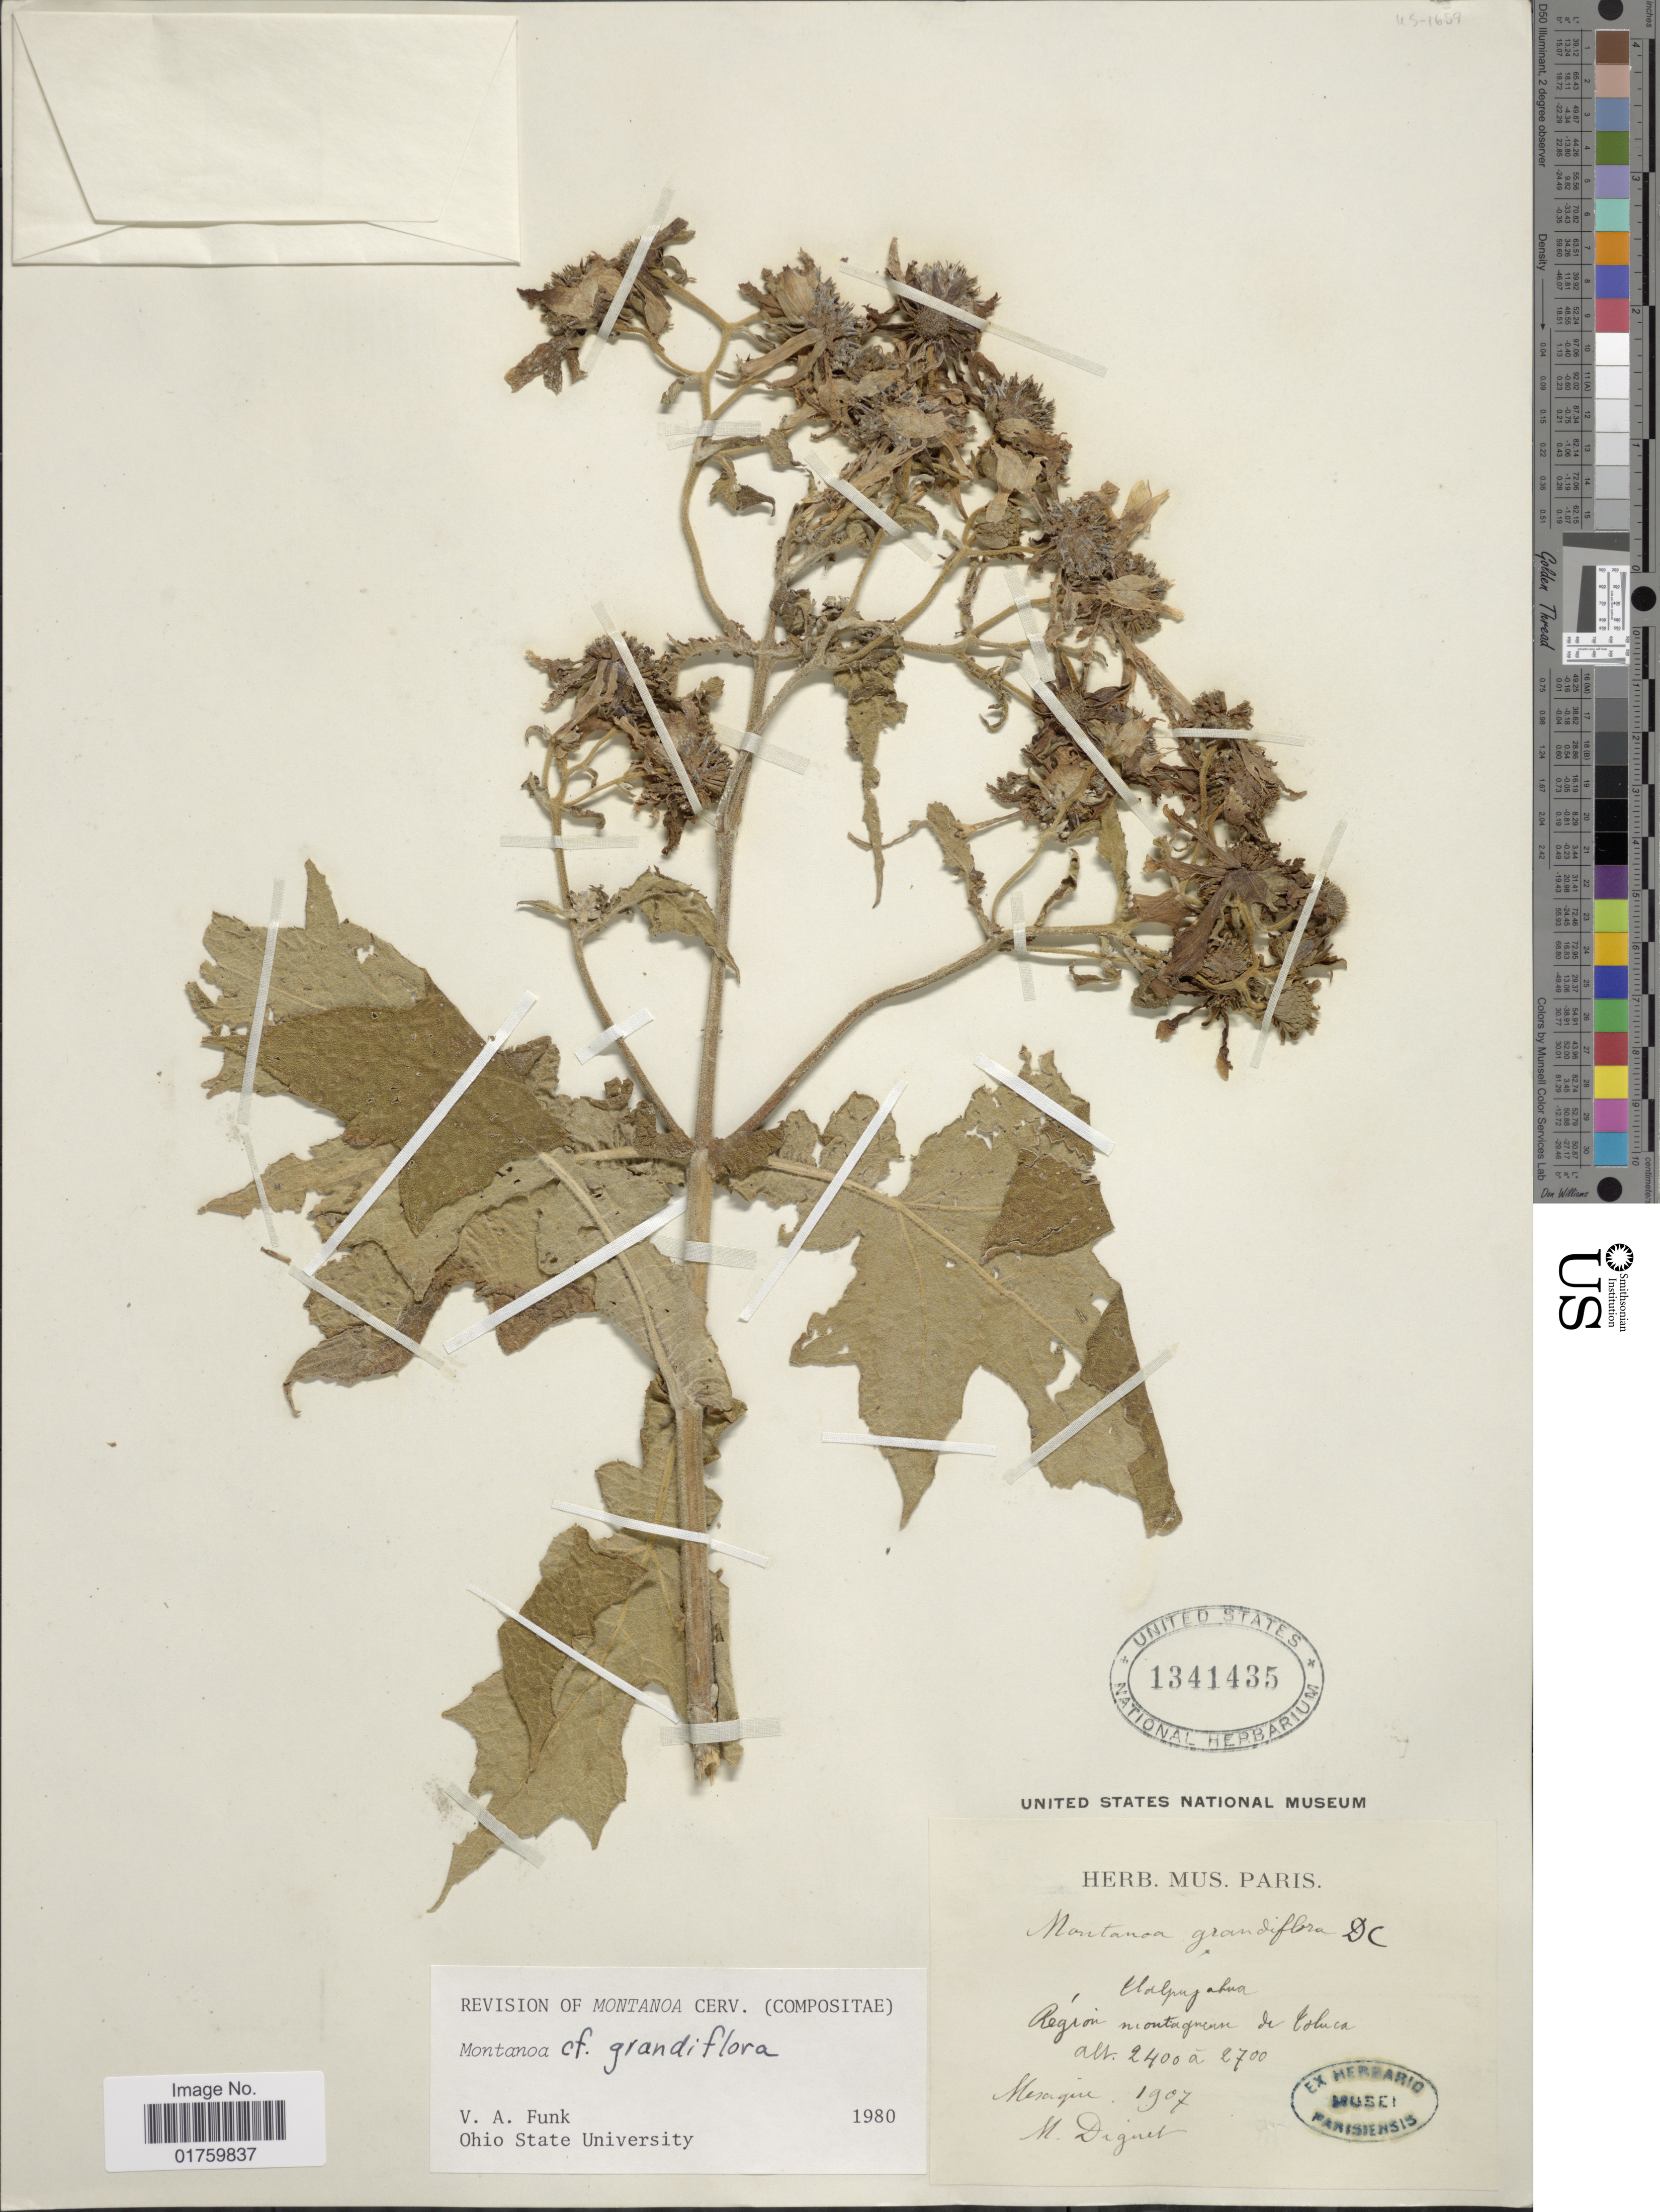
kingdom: Plantae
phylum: Tracheophyta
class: Magnoliopsida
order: Asterales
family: Asteraceae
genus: Montanoa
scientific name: Montanoa grandiflora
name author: Alaman ex DC.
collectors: M. L. Diguet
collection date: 1907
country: Mexico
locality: Ualpuj abua, Region montagwen de toluca.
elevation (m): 2400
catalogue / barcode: US 1341435